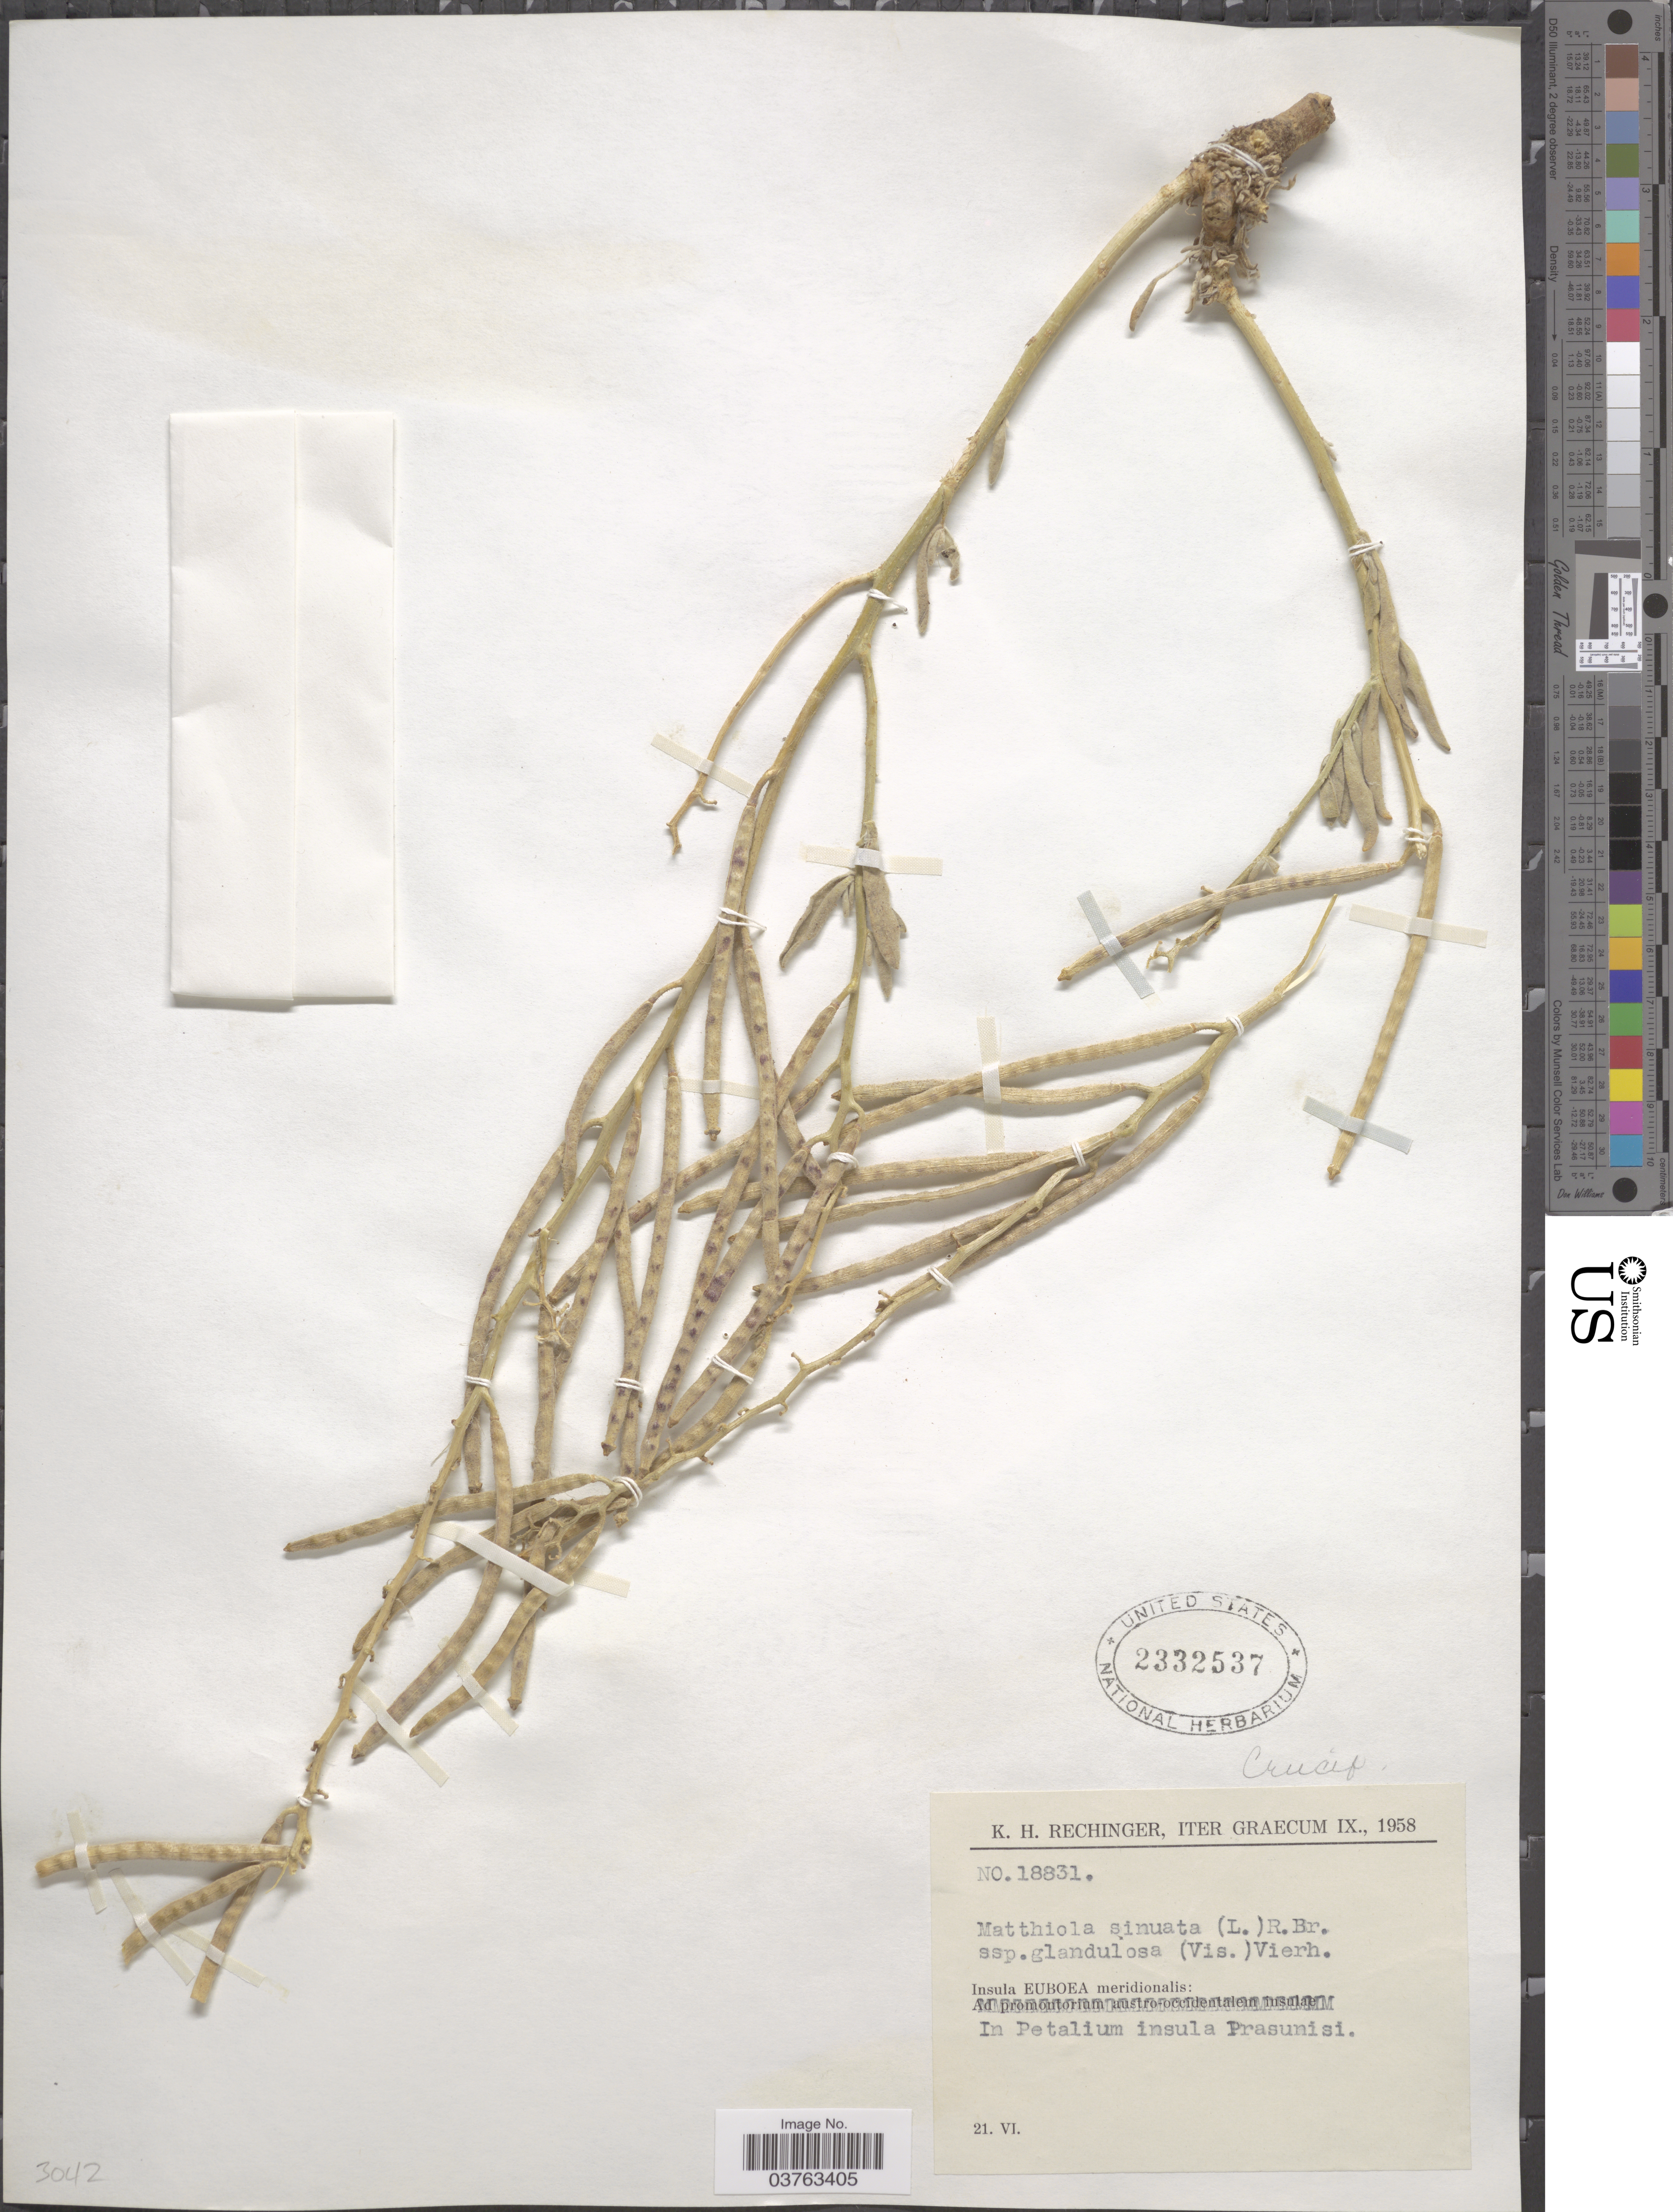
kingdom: Plantae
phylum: Tracheophyta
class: Magnoliopsida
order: Brassicales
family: Brassicaceae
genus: Matthiola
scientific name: Matthiola sinuata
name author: W.T. Aiton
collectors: K. H. Rechinger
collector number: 18831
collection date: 1958-06-21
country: Greece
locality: Iter Græcum. Insula Euboea meridionalis: In Petalium insula Prasunisi.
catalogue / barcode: US 2332537